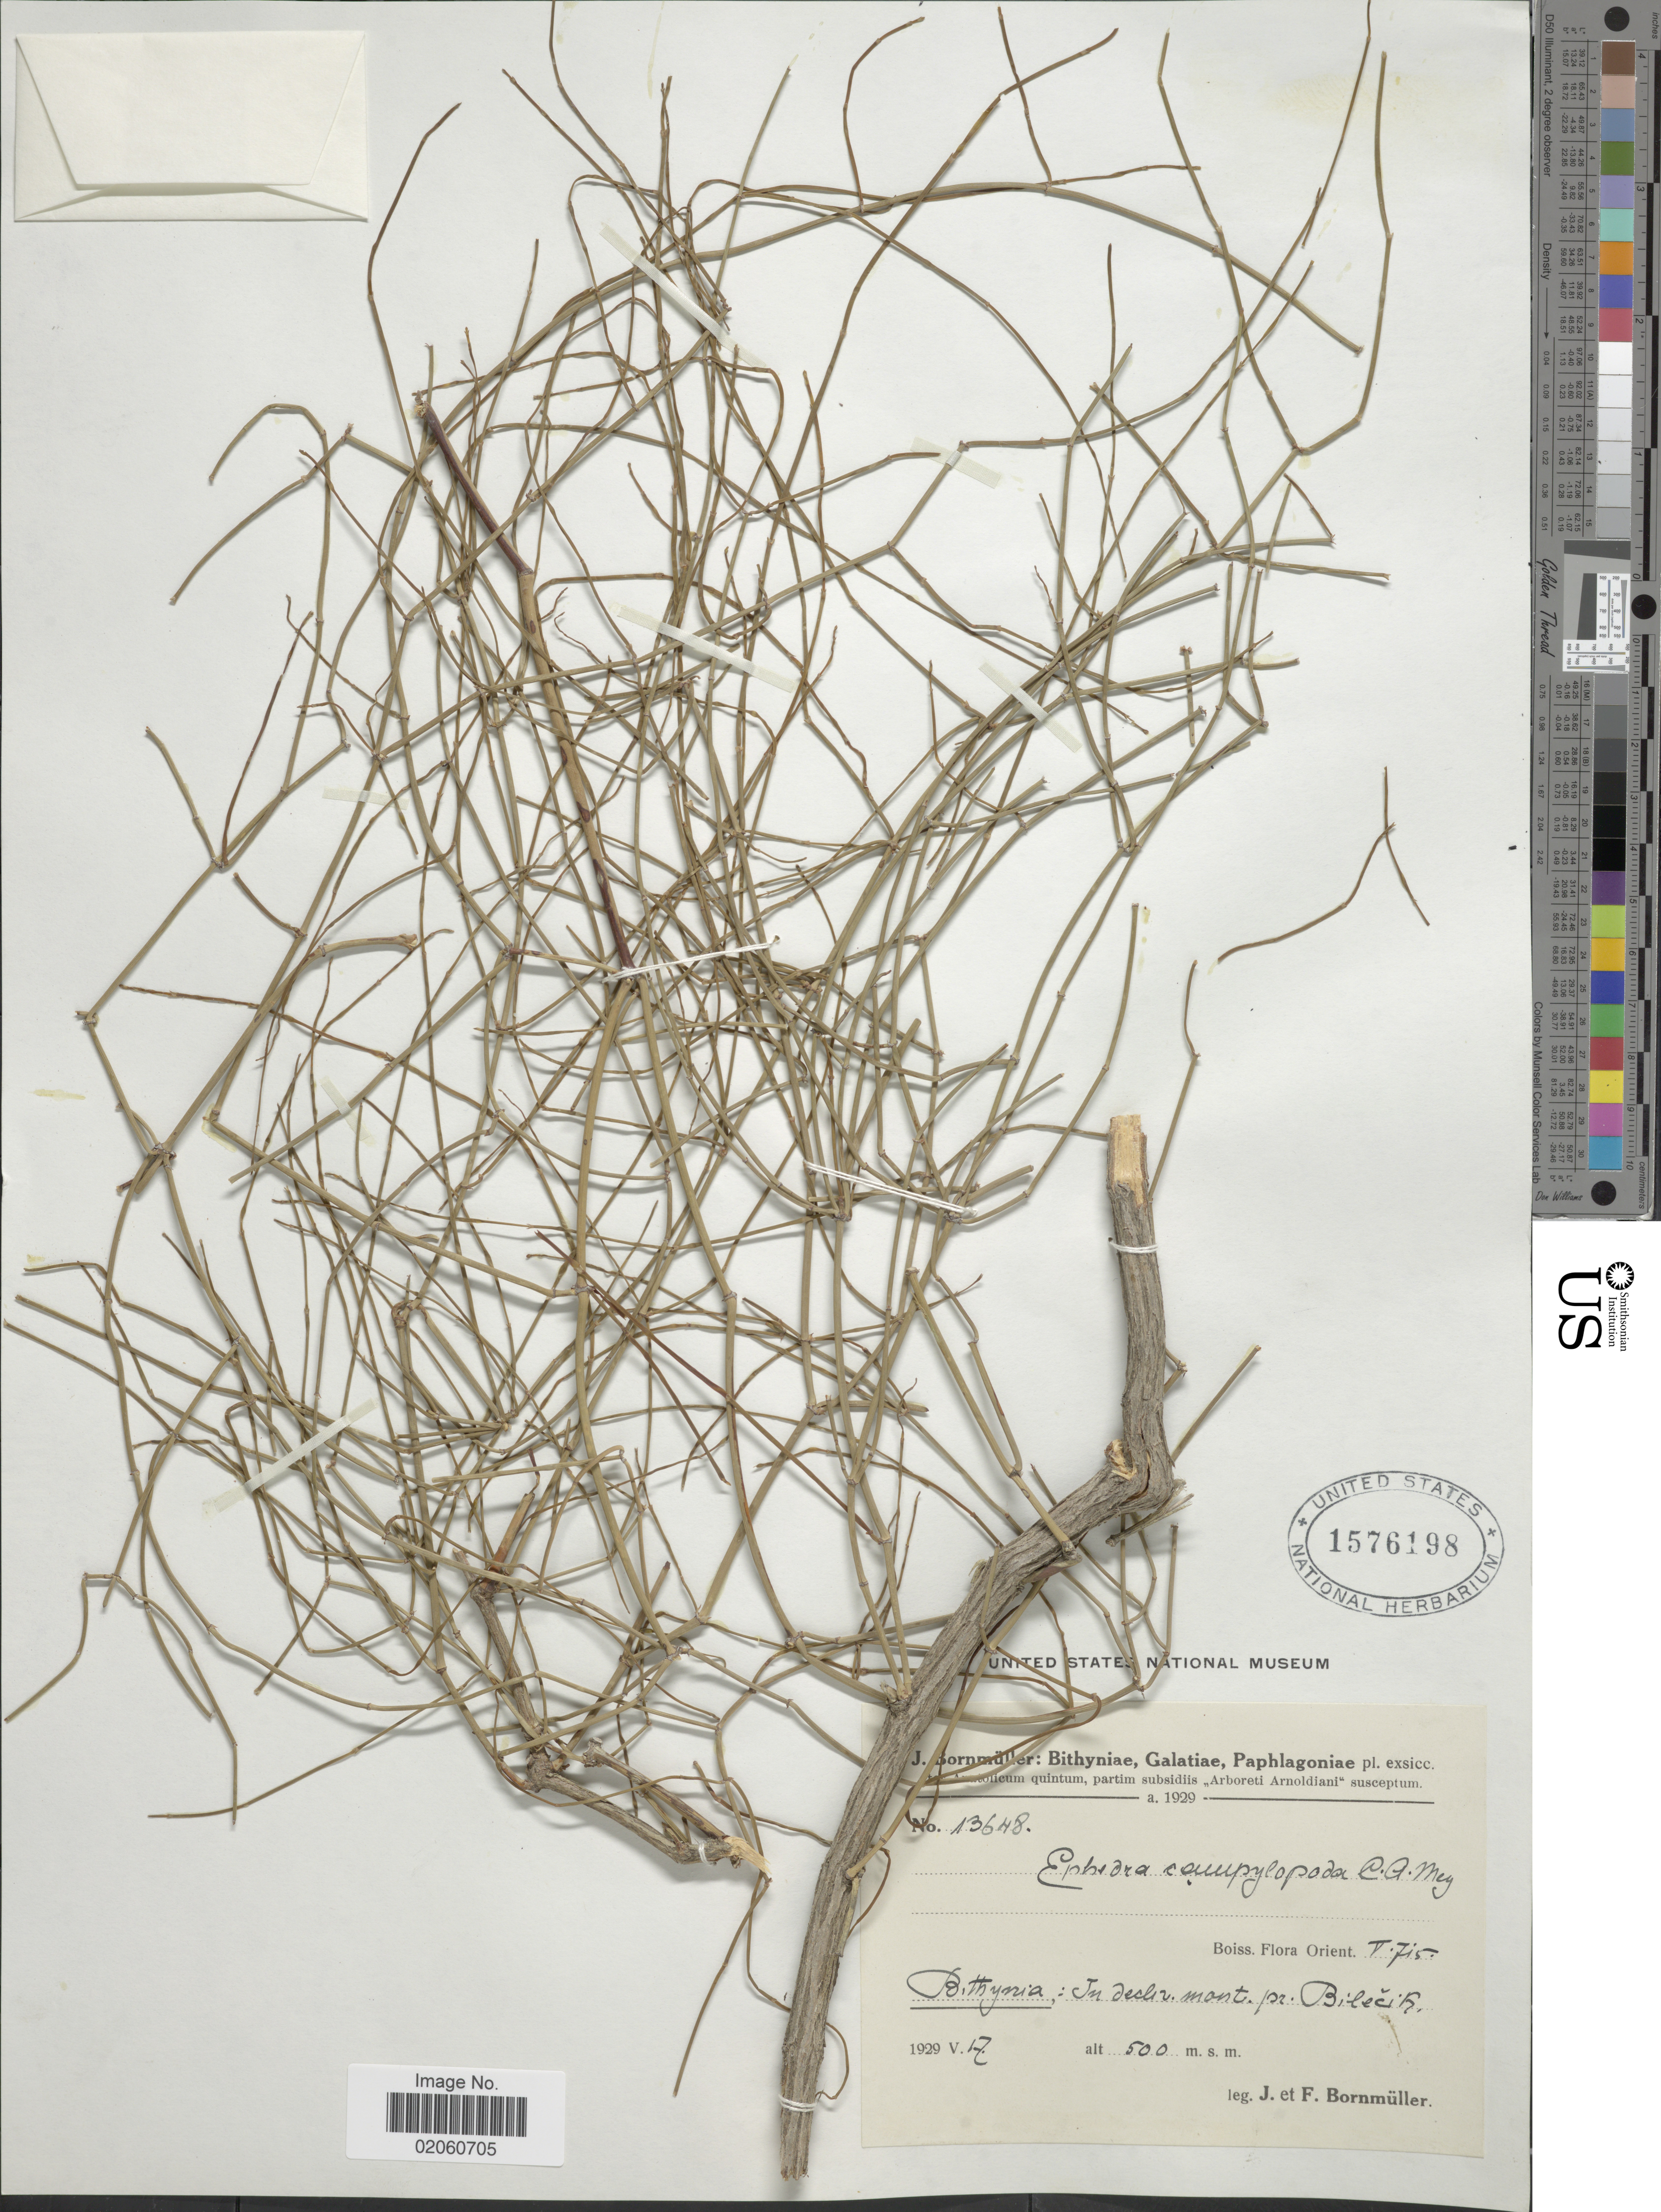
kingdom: Plantae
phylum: Tracheophyta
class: Gnetopsida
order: Ephedrales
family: Ephedraceae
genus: Ephedra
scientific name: Ephedra fragilis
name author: Desf.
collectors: J. Bornmüller & F. Bornmüller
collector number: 13648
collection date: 1929-05-17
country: Turkey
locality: Buthyaria: In decliv mon pr. Bilecik [interpreted]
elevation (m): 500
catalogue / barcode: US 1576198